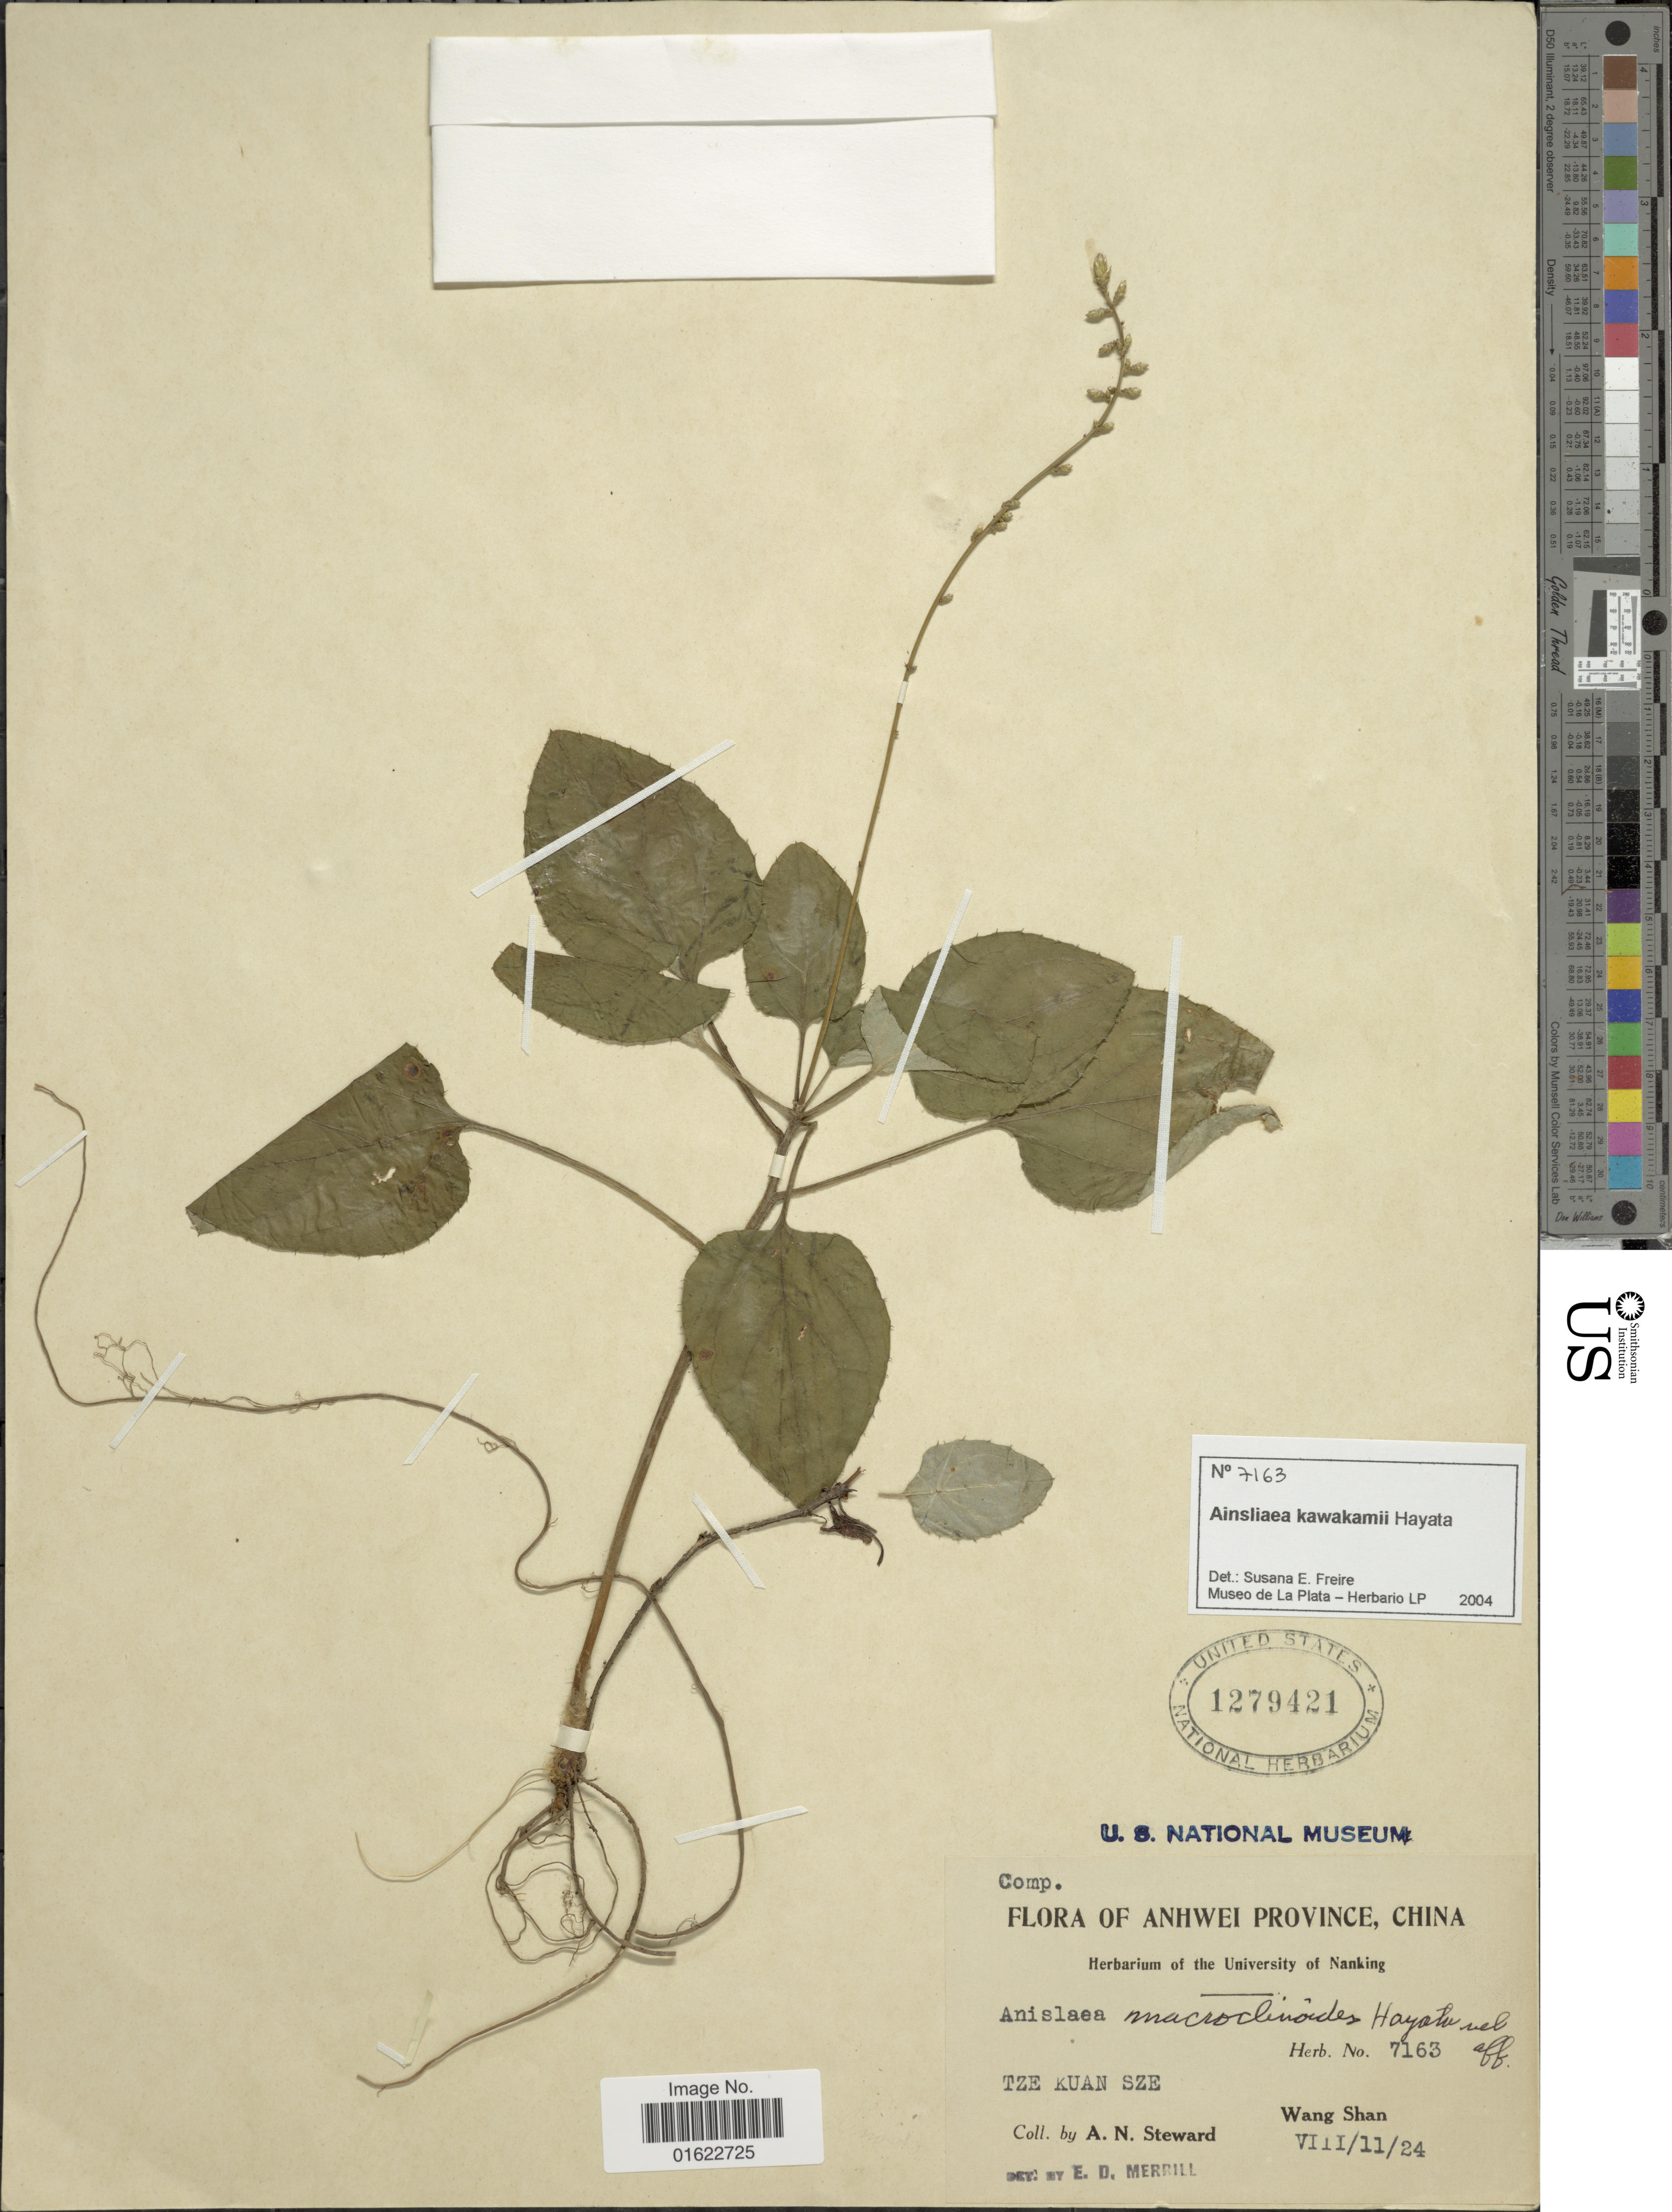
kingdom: Plantae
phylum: Tracheophyta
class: Magnoliopsida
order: Asterales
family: Asteraceae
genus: Ainsliaea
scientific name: Ainsliaea kawakamii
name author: Hayata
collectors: A. N. Steward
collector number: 7163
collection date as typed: Transcribed d/m/y: 11/7/24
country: China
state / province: Anhui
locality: Anhwei Province, Tze Kuan Sze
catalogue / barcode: US 1279421